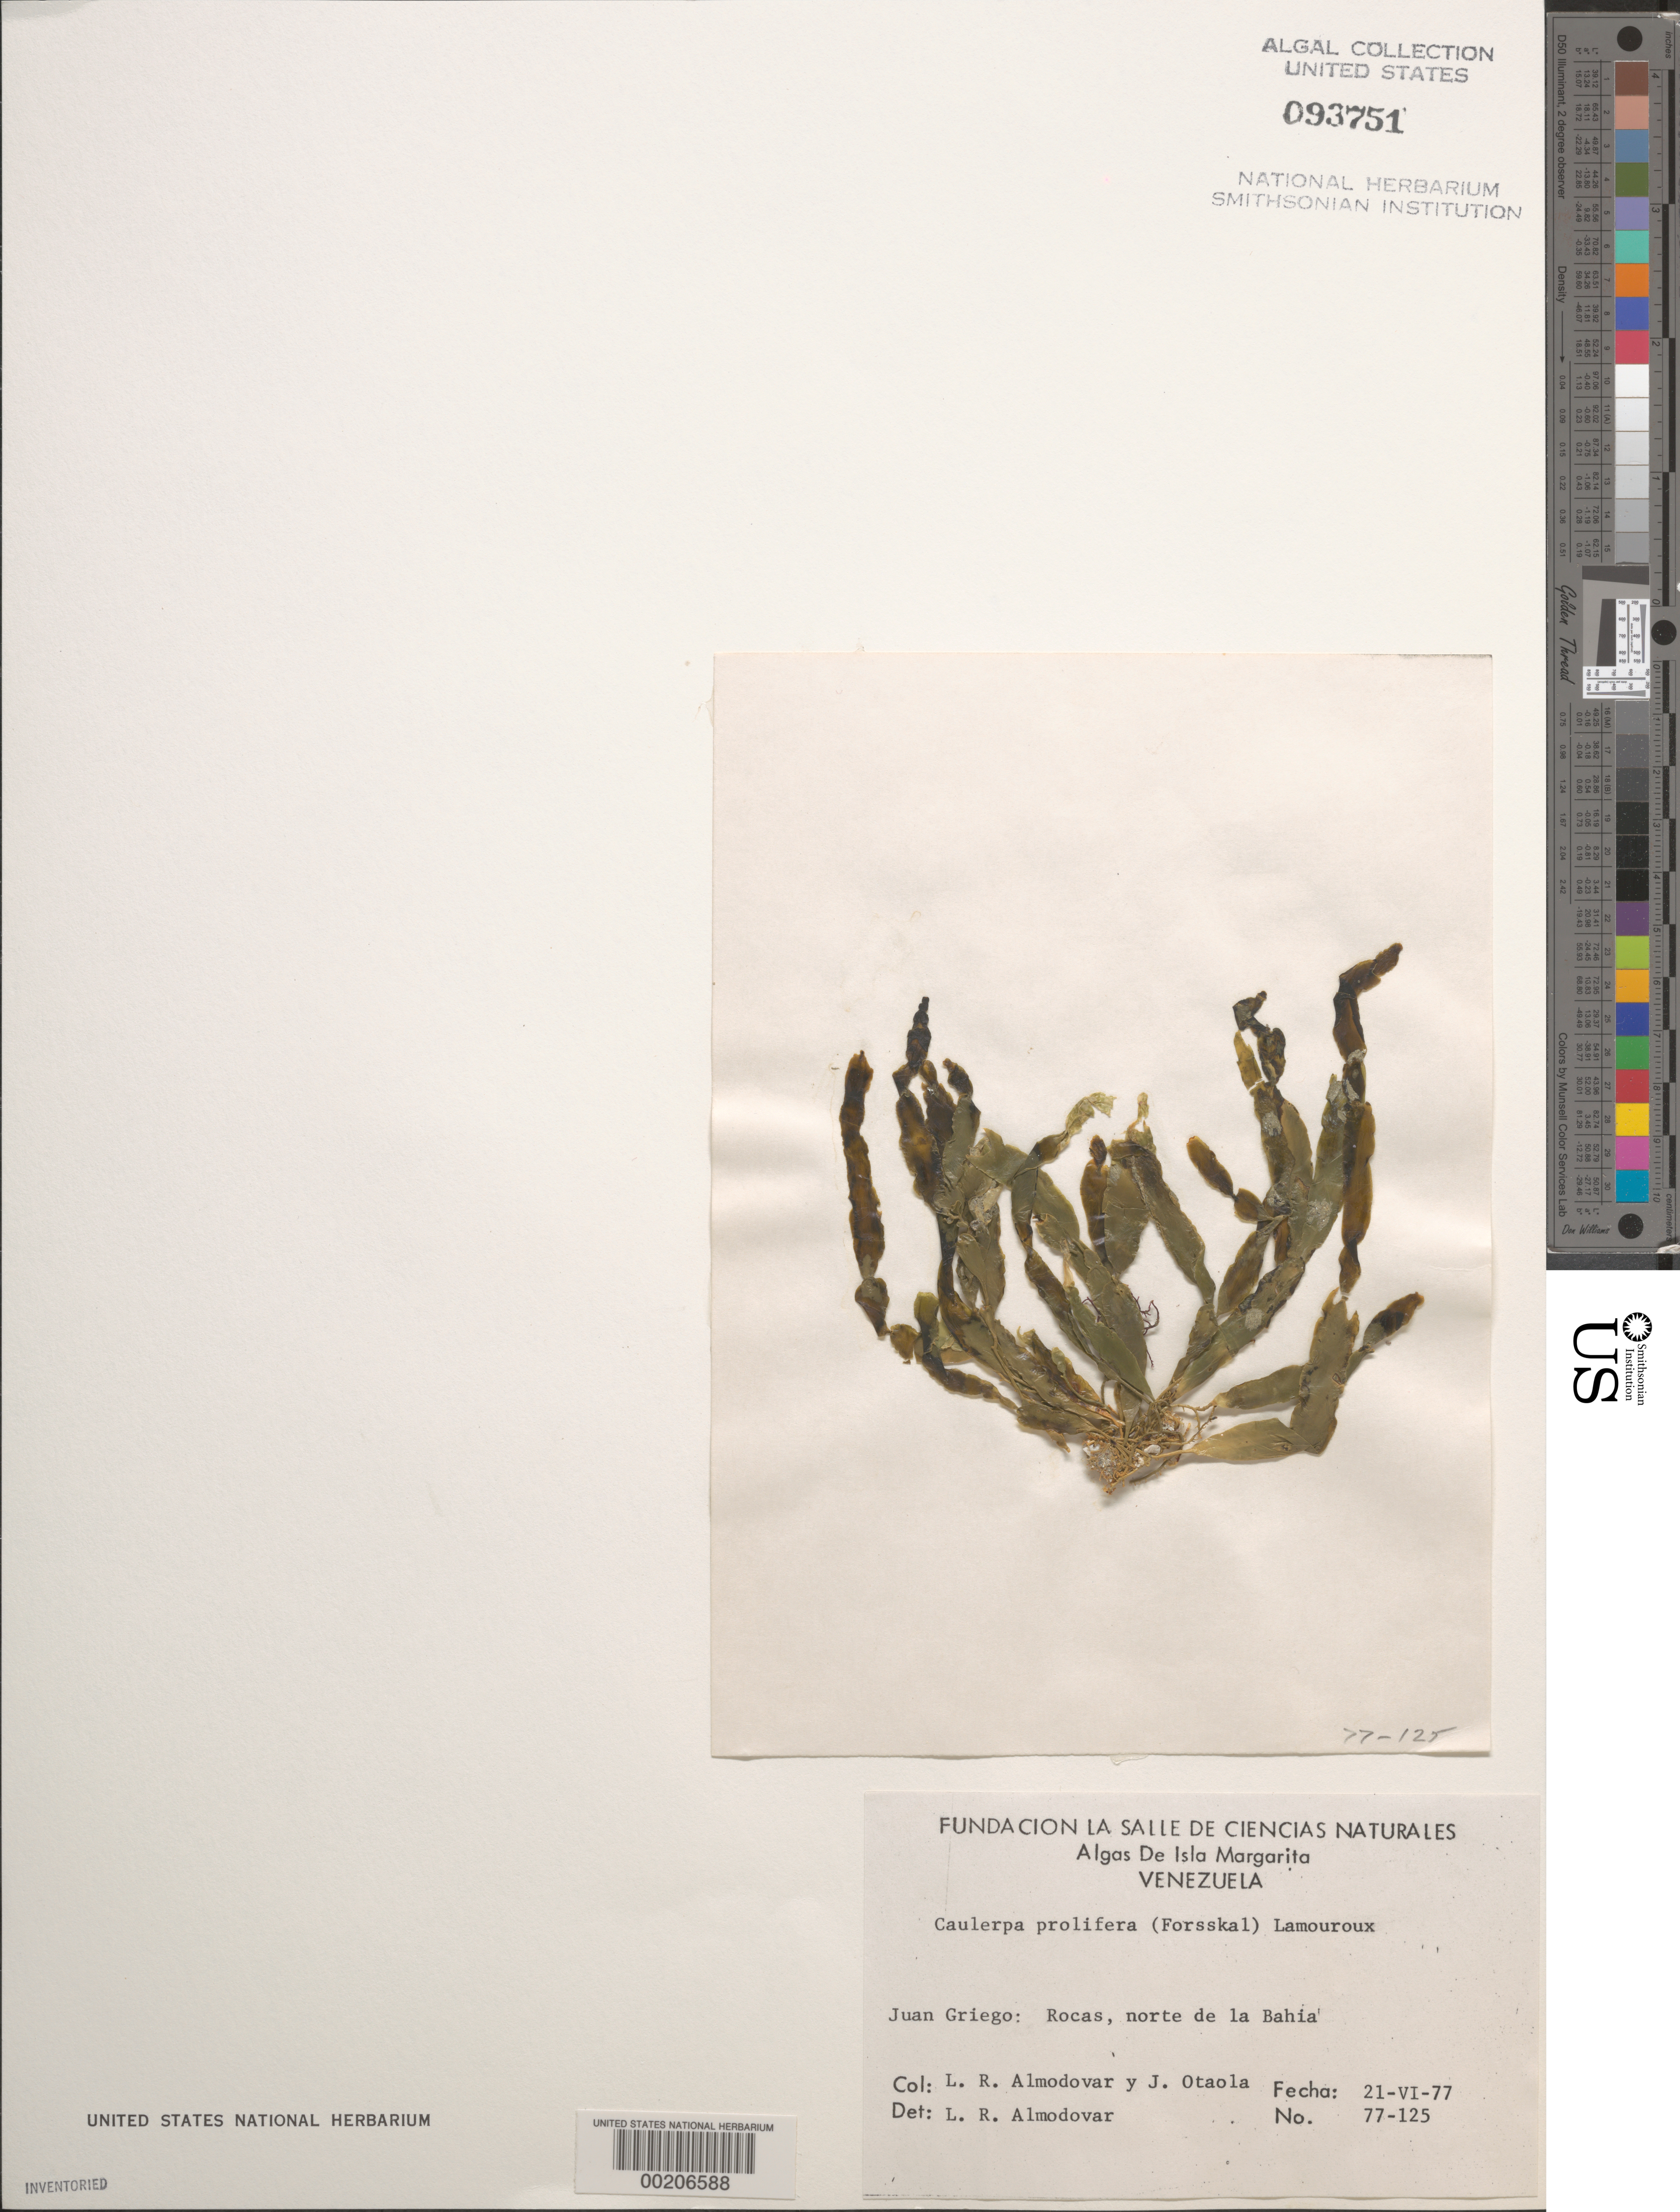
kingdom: Plantae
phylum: Chlorophyta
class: Ulvophyceae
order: Bryopsidales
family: Caulerpaceae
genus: Caulerpa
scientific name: Caulerpa prolifera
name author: (Forssk.) J.V.Lamouroux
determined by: Almodovar, L. R.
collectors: L. Almodovar & J. Otaola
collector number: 77-125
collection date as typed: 21 Jun 1977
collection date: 1977-06-21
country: Venezuela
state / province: Nueva Esparta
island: Margarita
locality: Juangriego, north of bahia de juan griego, isla de margarita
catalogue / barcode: US 93751